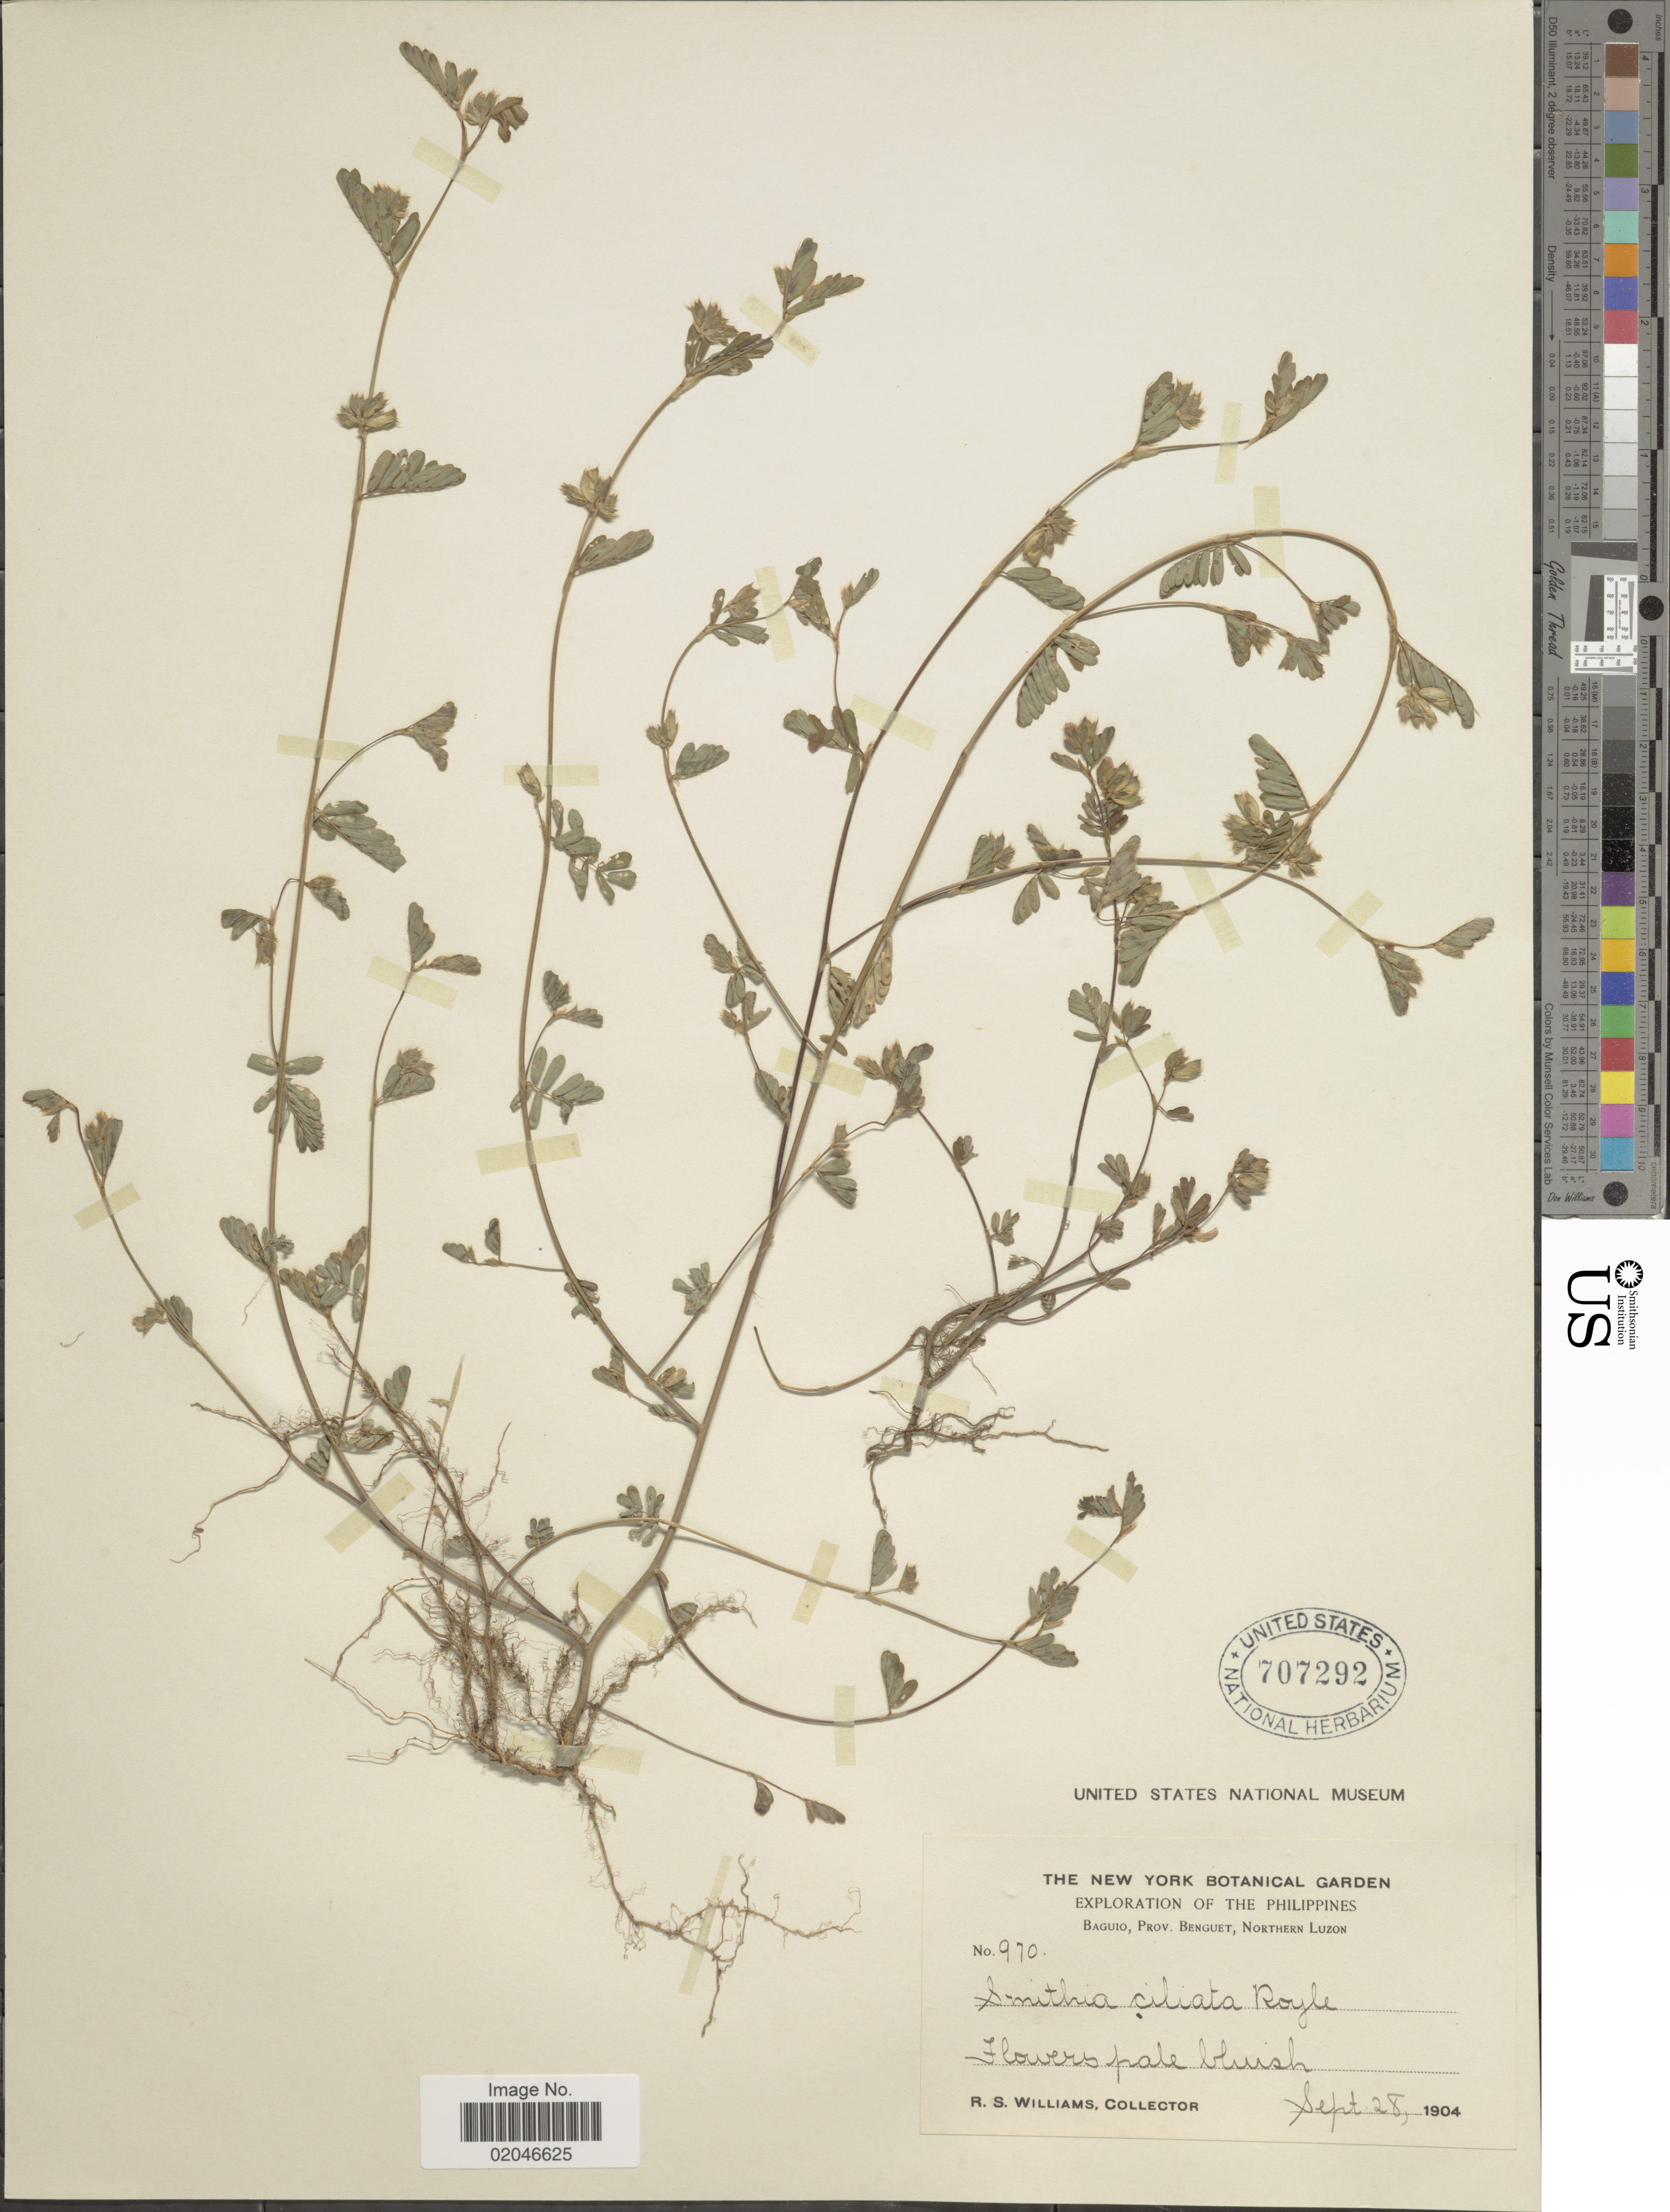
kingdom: Plantae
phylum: Tracheophyta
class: Magnoliopsida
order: Fabales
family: Fabaceae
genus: Smithia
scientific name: Smithia ciliata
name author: Royle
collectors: R. S. Williams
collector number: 970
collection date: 1904-09-28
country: Philippines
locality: Baguio, Prov. Benguet, Northern Luzon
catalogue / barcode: US 707292